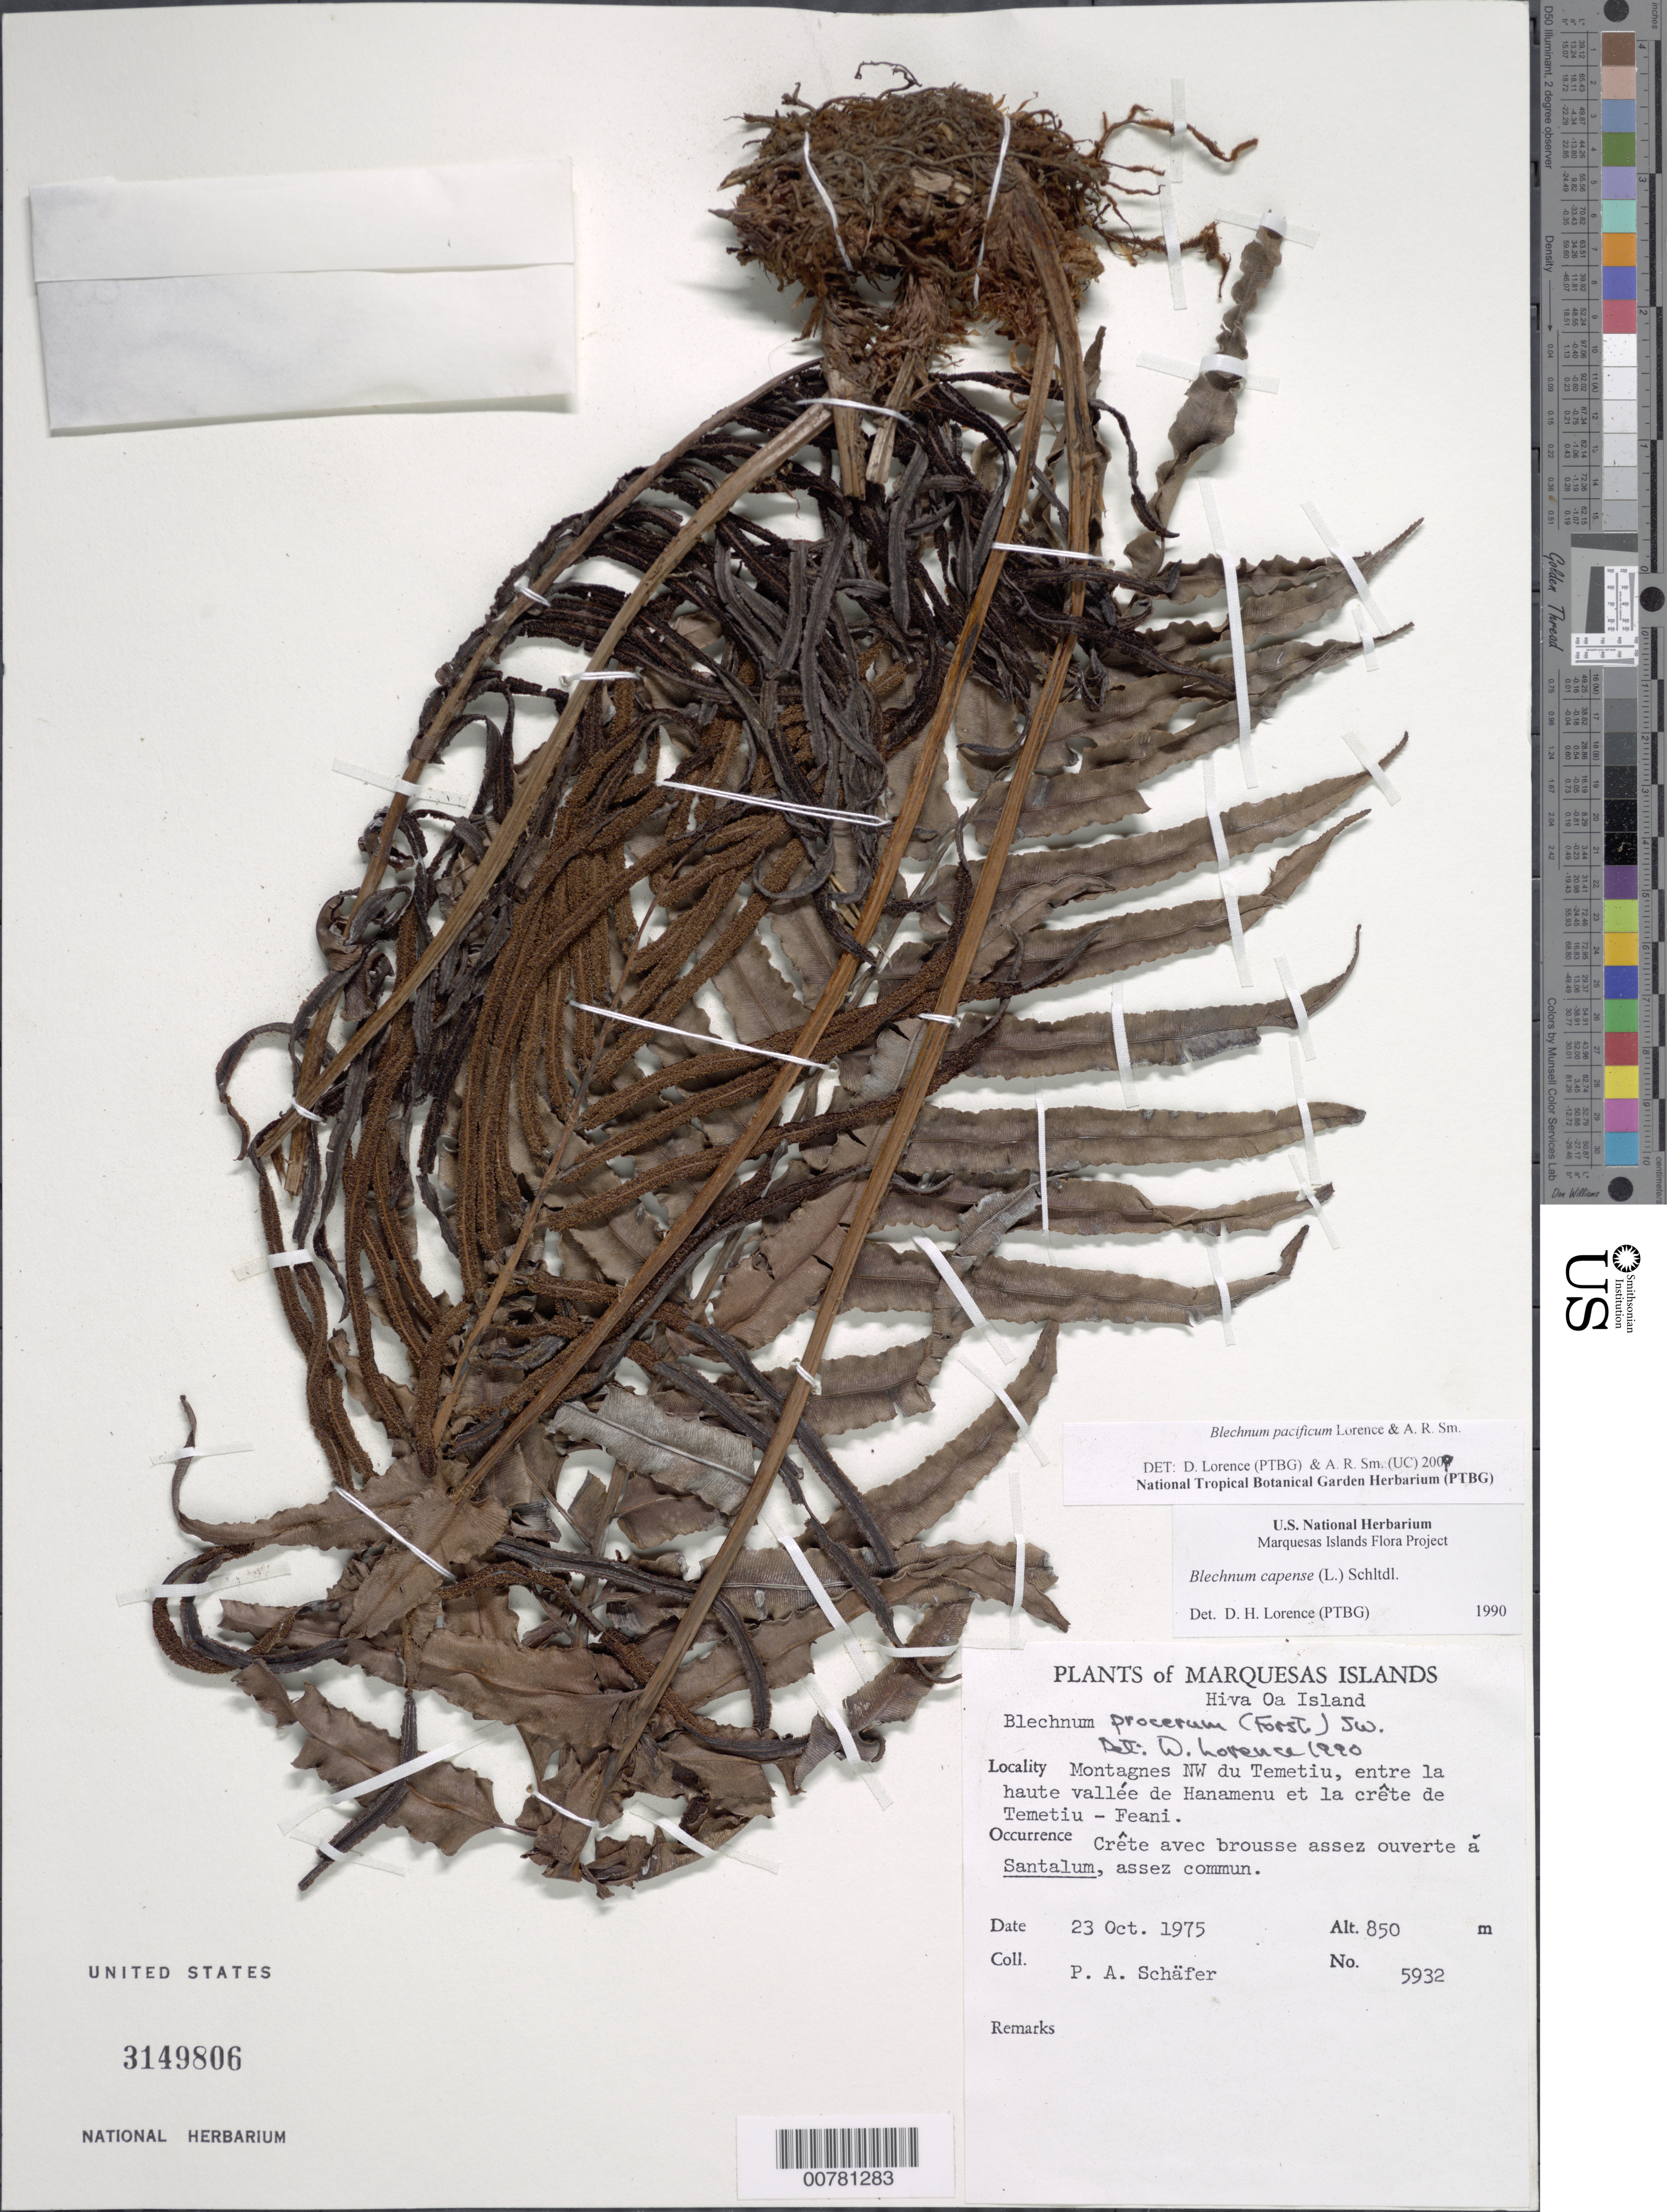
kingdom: Plantae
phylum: Tracheophyta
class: Polypodiopsida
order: Polypodiales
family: Blechnaceae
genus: Blechnum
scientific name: Blechnum pacificum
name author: Lorence & A.R. Sm.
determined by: Lorence, David H.; Smith, A. R.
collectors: P. A. Schäfer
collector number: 5932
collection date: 1975-10-23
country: French Polynesia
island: Hiva Oa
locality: Montagnes NW du Temetiu, entre la haute vallée de Hanamenu et la crête de Temetiu-Feani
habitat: Crête avec brousse assez ouverte à Santalum, assez commun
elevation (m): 850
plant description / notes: Incorrectly recognized as B. capense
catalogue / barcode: US 3149806